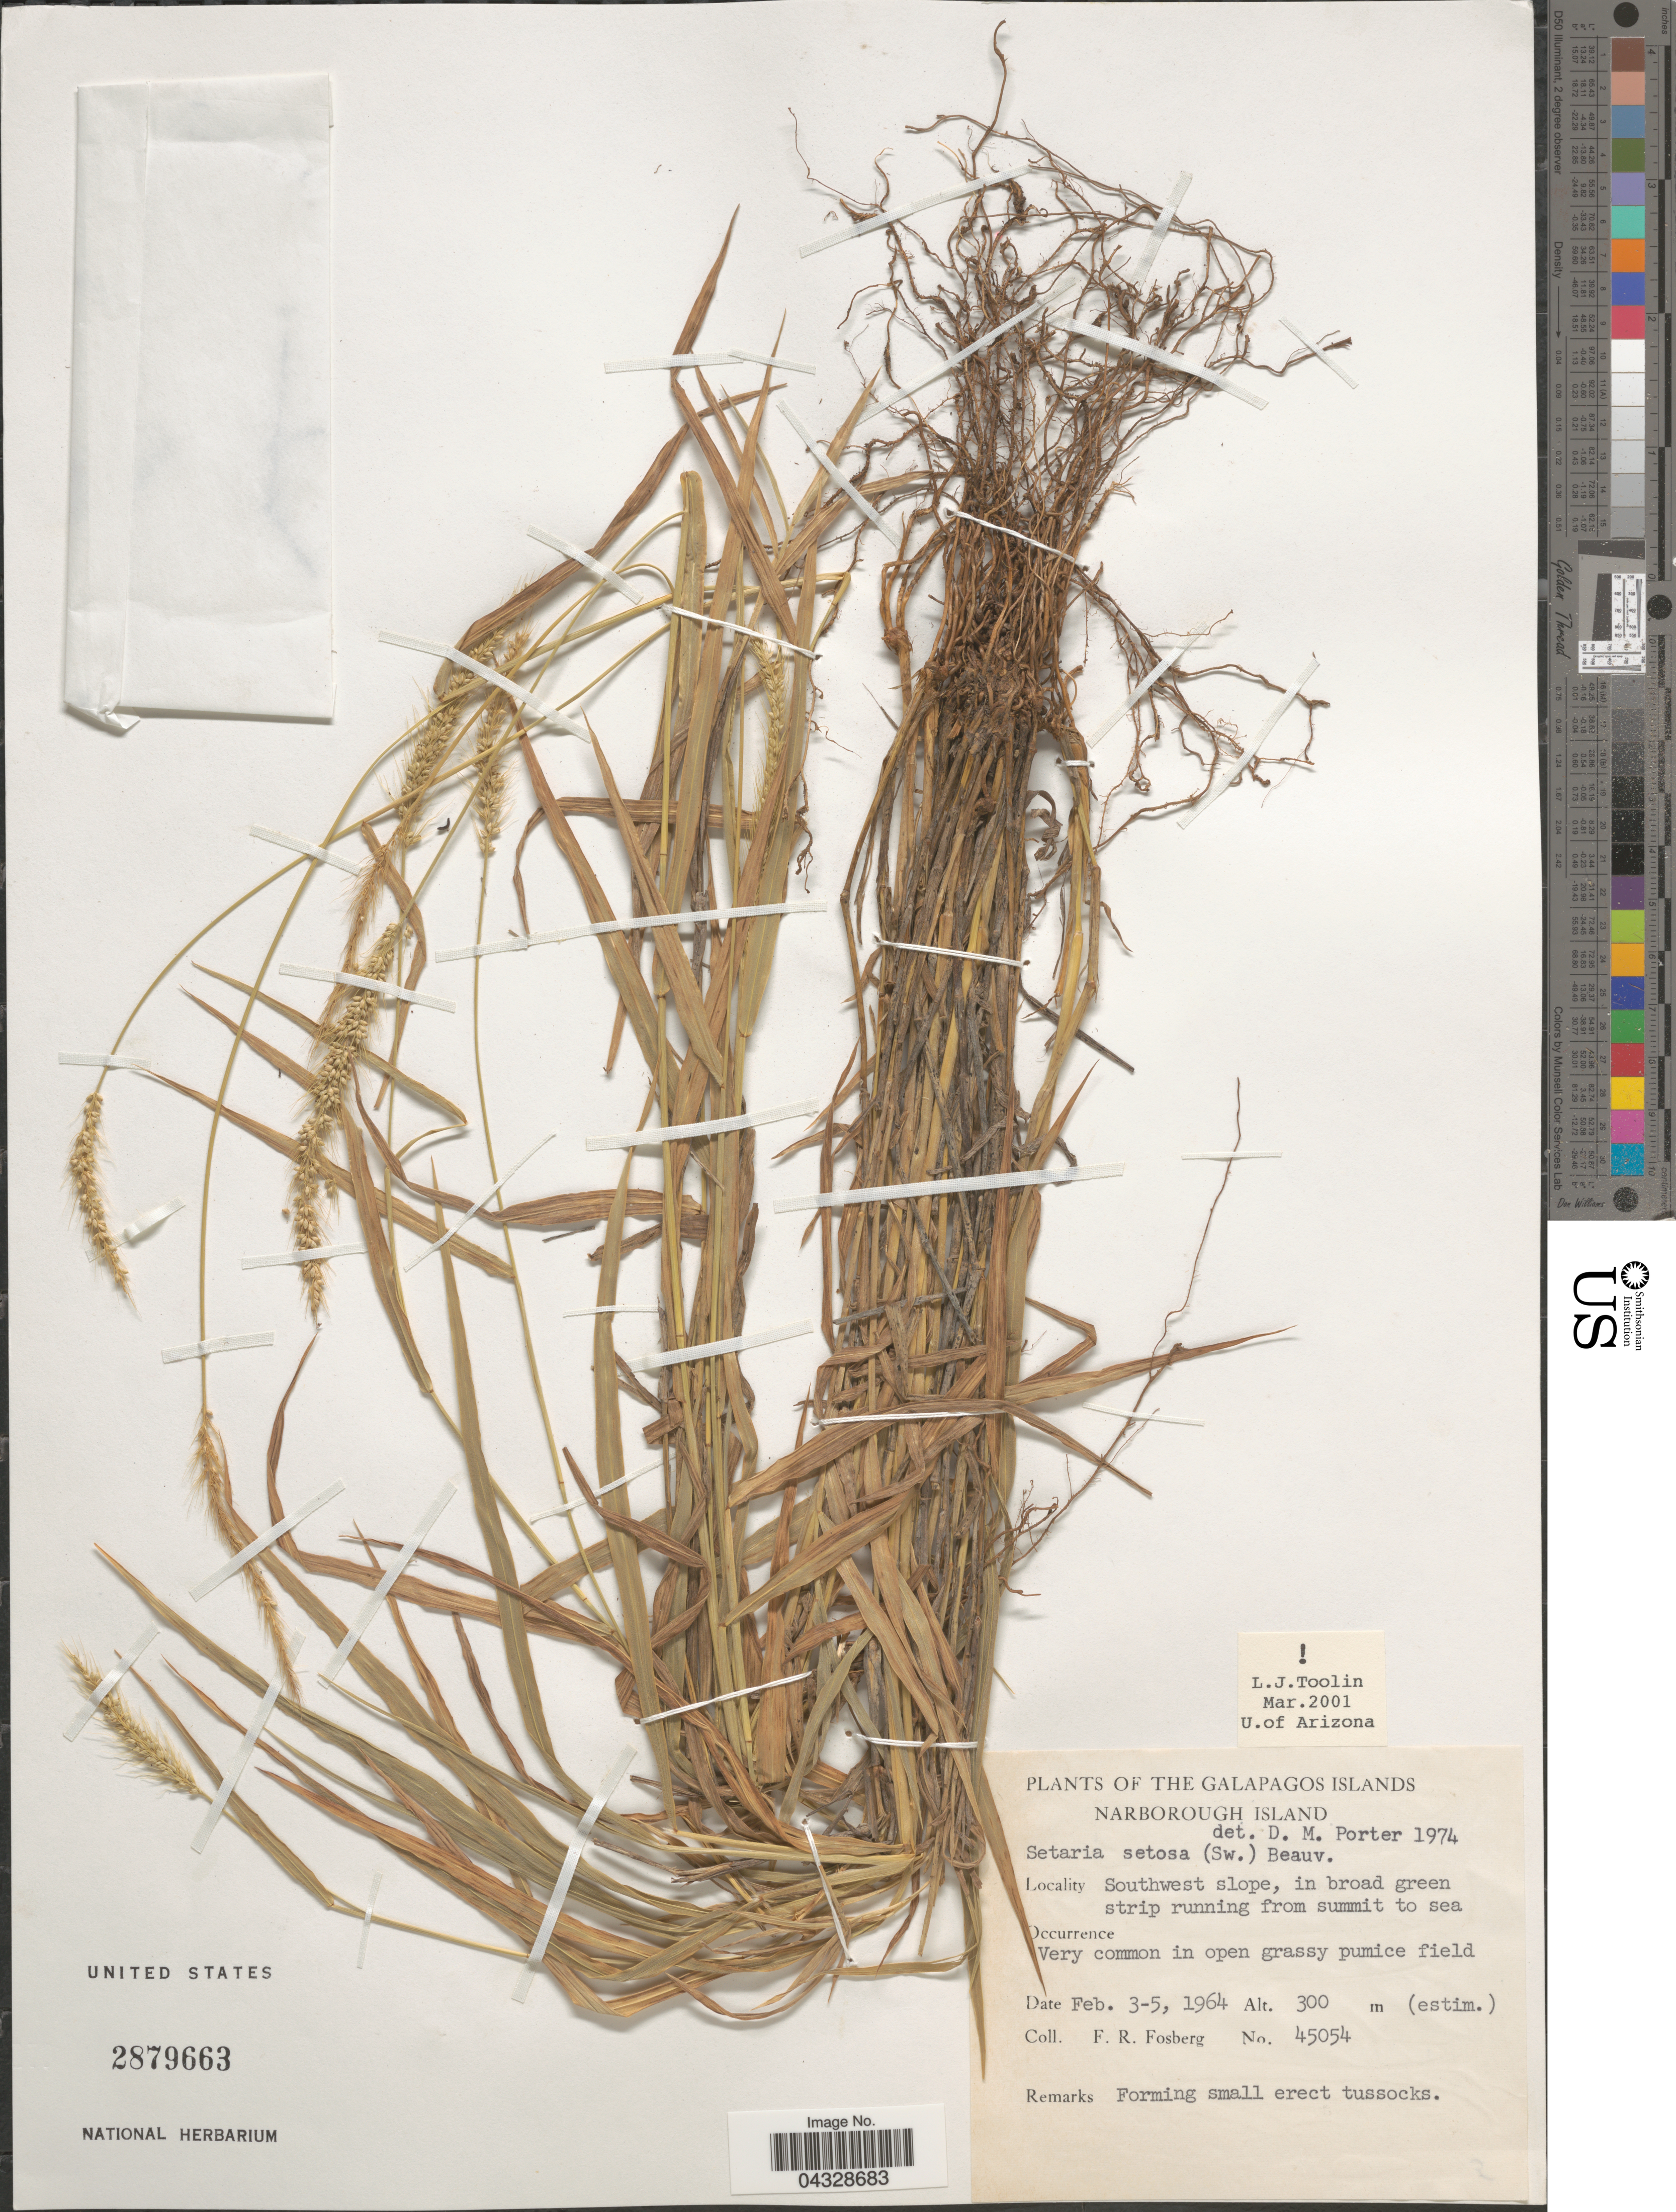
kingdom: Plantae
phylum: Tracheophyta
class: Liliopsida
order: Poales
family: Poaceae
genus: Setaria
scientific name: Setaria setosa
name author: (Sw.) P. Beauv.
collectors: F. R. Fosberg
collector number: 45054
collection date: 1964-02-03/1964-02-05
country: Ecuador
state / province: Colón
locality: The Galapagos Islands. Narborough Island. Southwest slope, in broad green strip running from summit to sea.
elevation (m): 300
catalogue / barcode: US 2879663